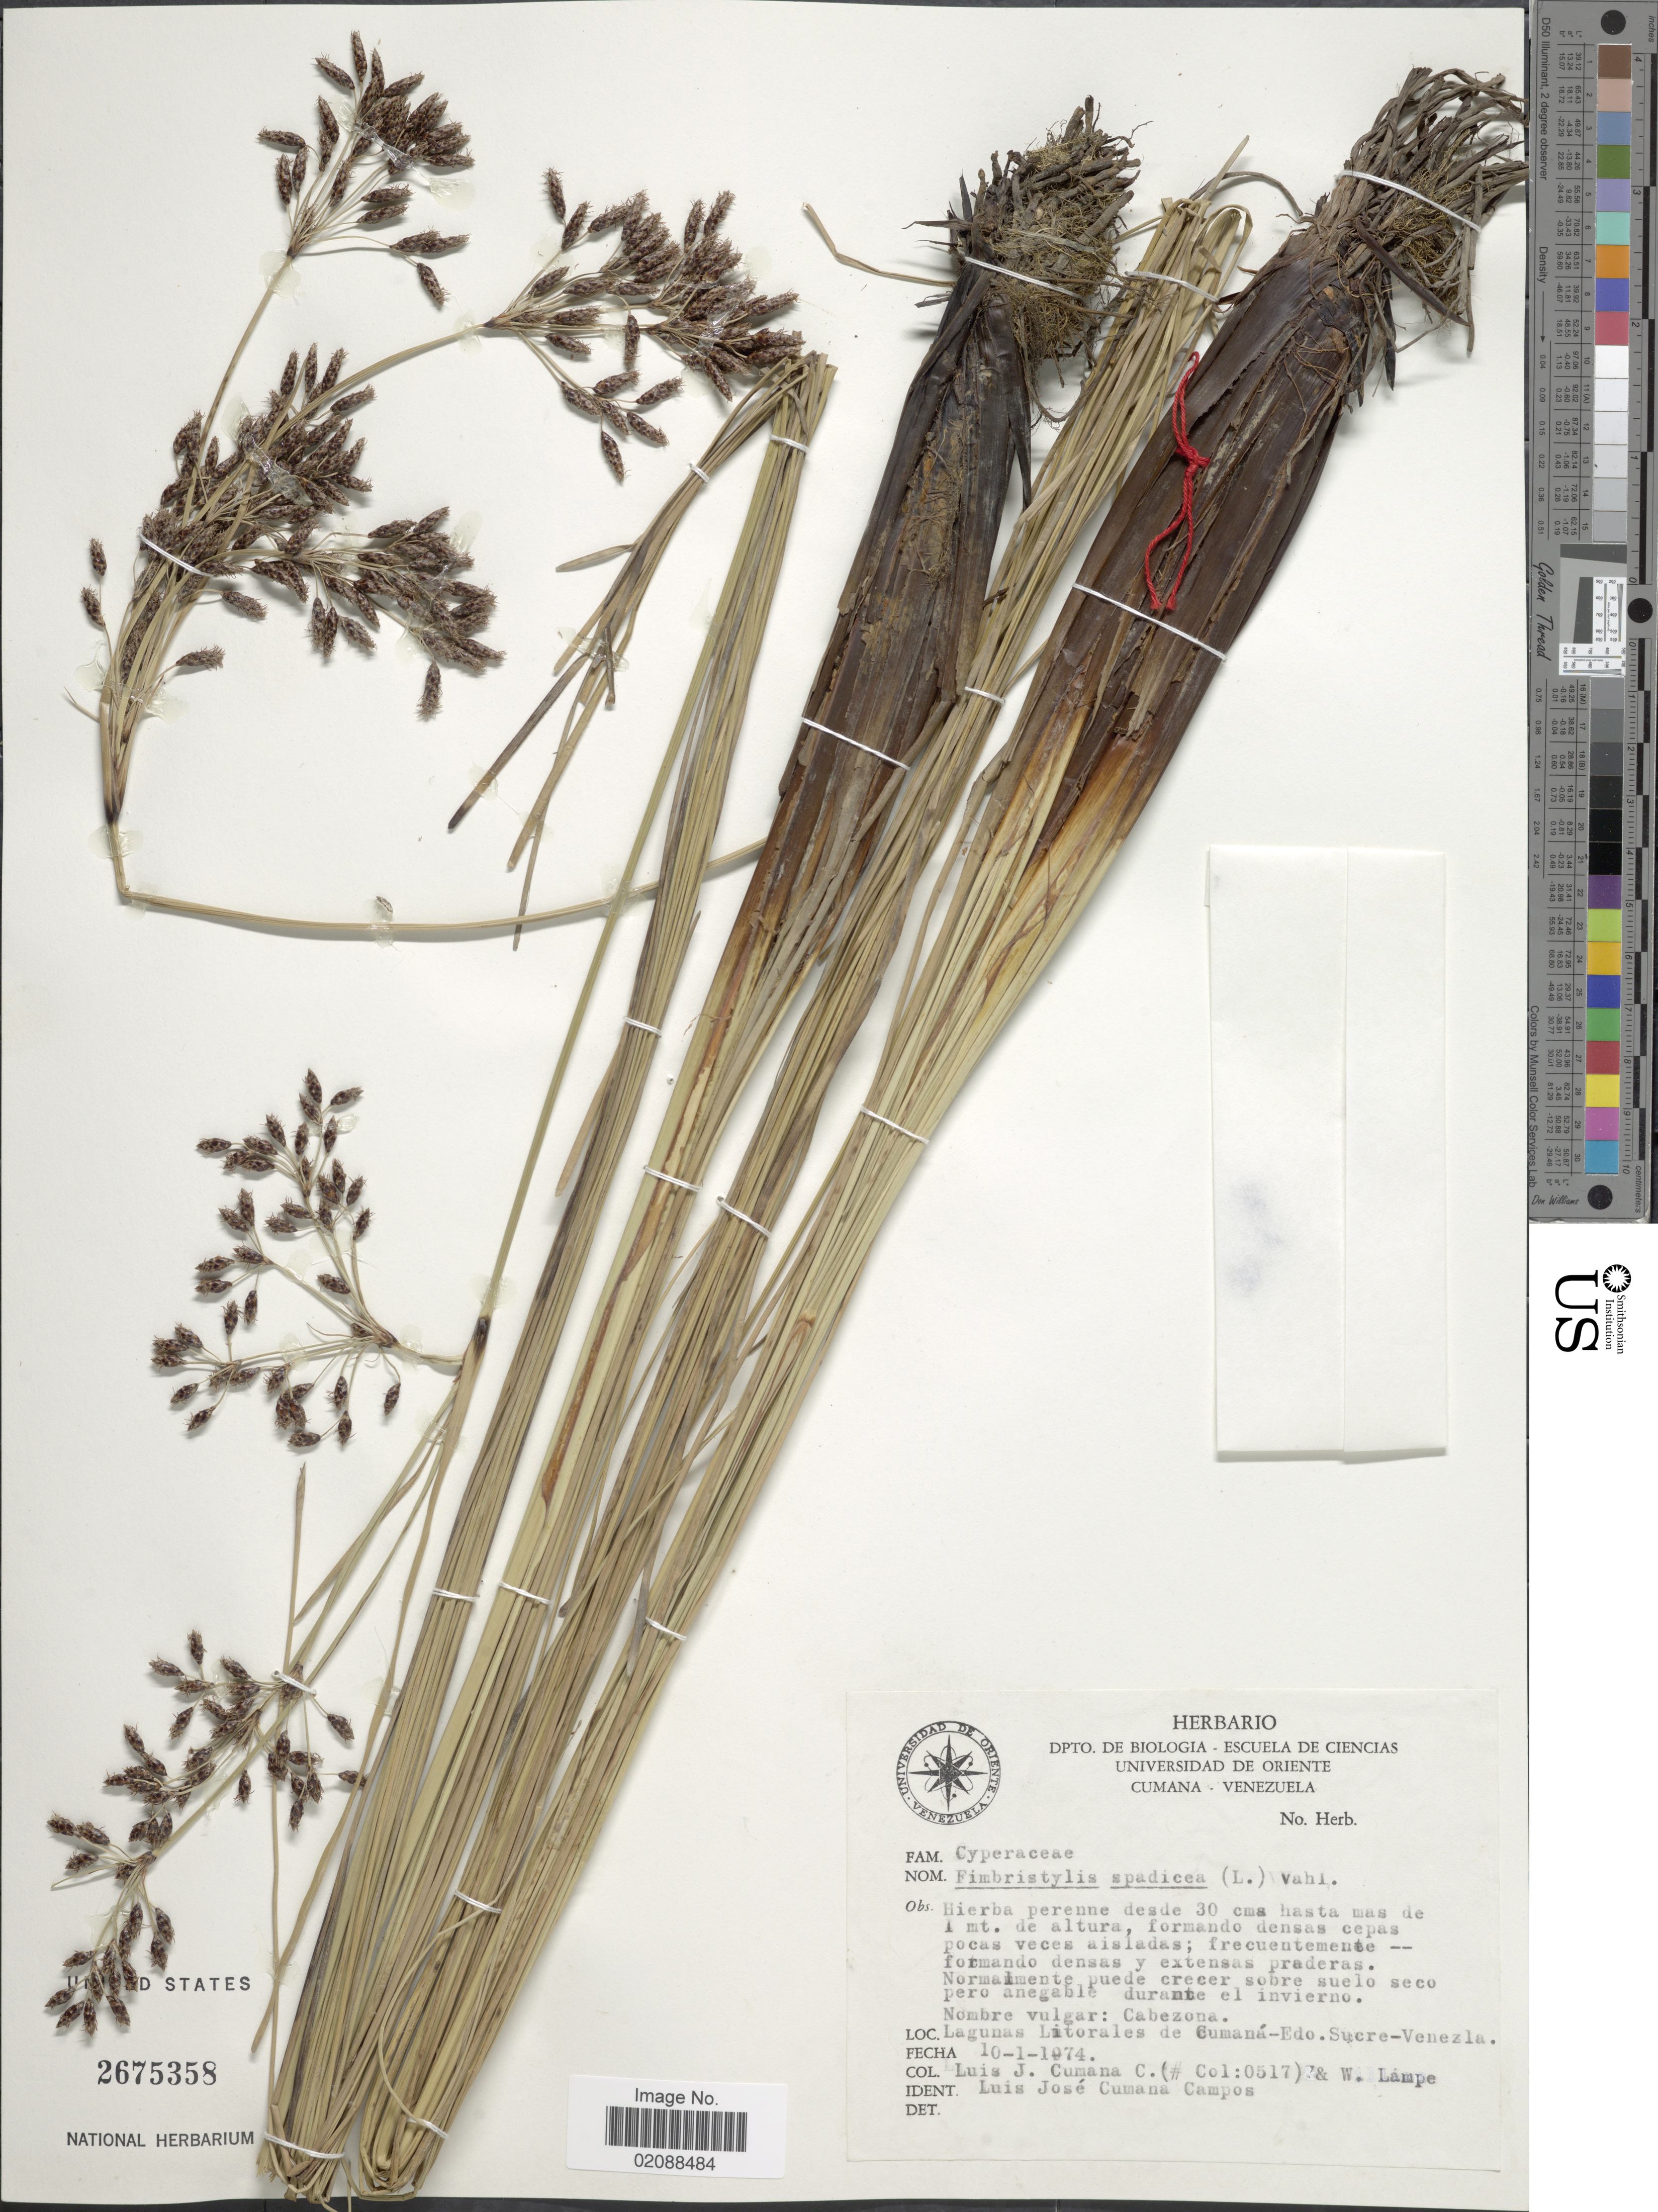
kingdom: Plantae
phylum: Tracheophyta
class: Liliopsida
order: Poales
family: Cyperaceae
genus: Fimbristylis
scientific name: Fimbristylis spadicea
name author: (L.) Vahl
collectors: L. J. Cumaná C. & W. Lampe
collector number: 0517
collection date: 1974-01-10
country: Venezuela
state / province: Sucre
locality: Lagunas Litorales de Cumana- Edo. Sucre-Venezla.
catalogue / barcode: US 2675358